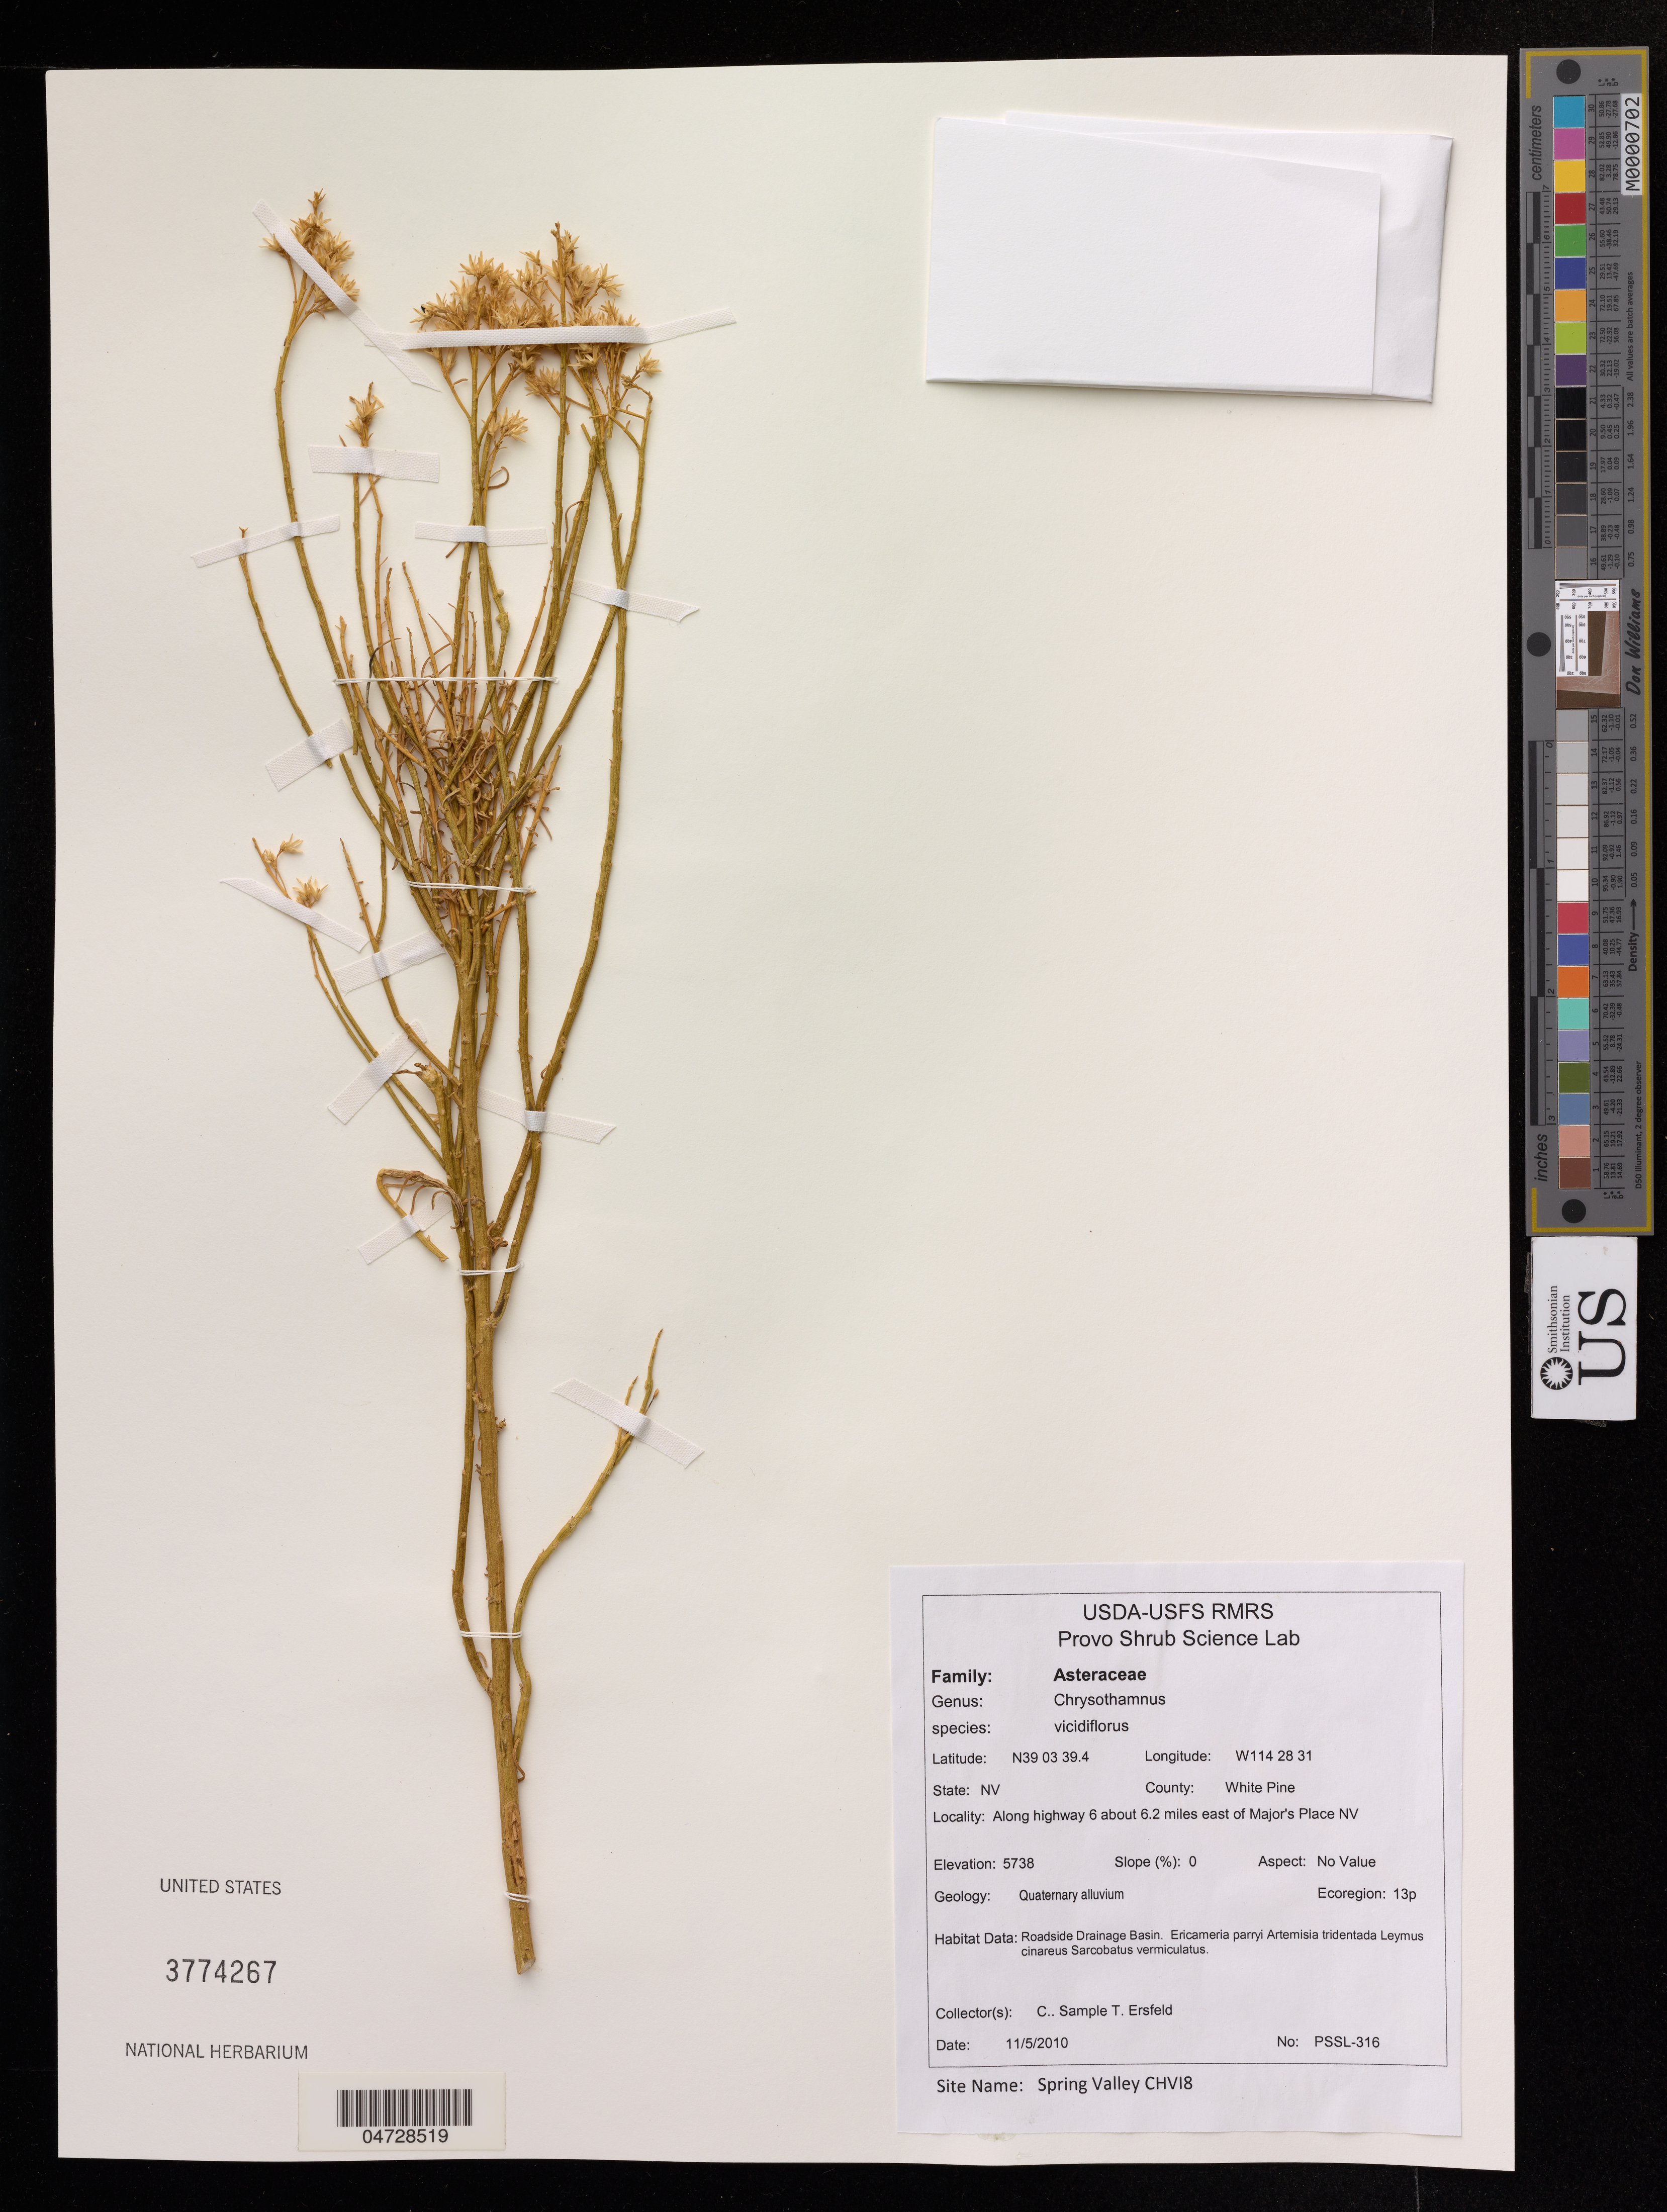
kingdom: Plantae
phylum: Tracheophyta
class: Magnoliopsida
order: Asterales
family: Asteraceae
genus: Chrysothamnus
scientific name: Chrysothamnus viscidiflorus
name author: (Hook.) Nutt.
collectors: C. Sample & T. Ersfeld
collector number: PSSL-316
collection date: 2010-05-11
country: United States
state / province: Nevada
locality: White Pine, Along highway 6 about 6.2 miles east of Major's Place NV.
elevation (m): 1749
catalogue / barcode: US 3774267